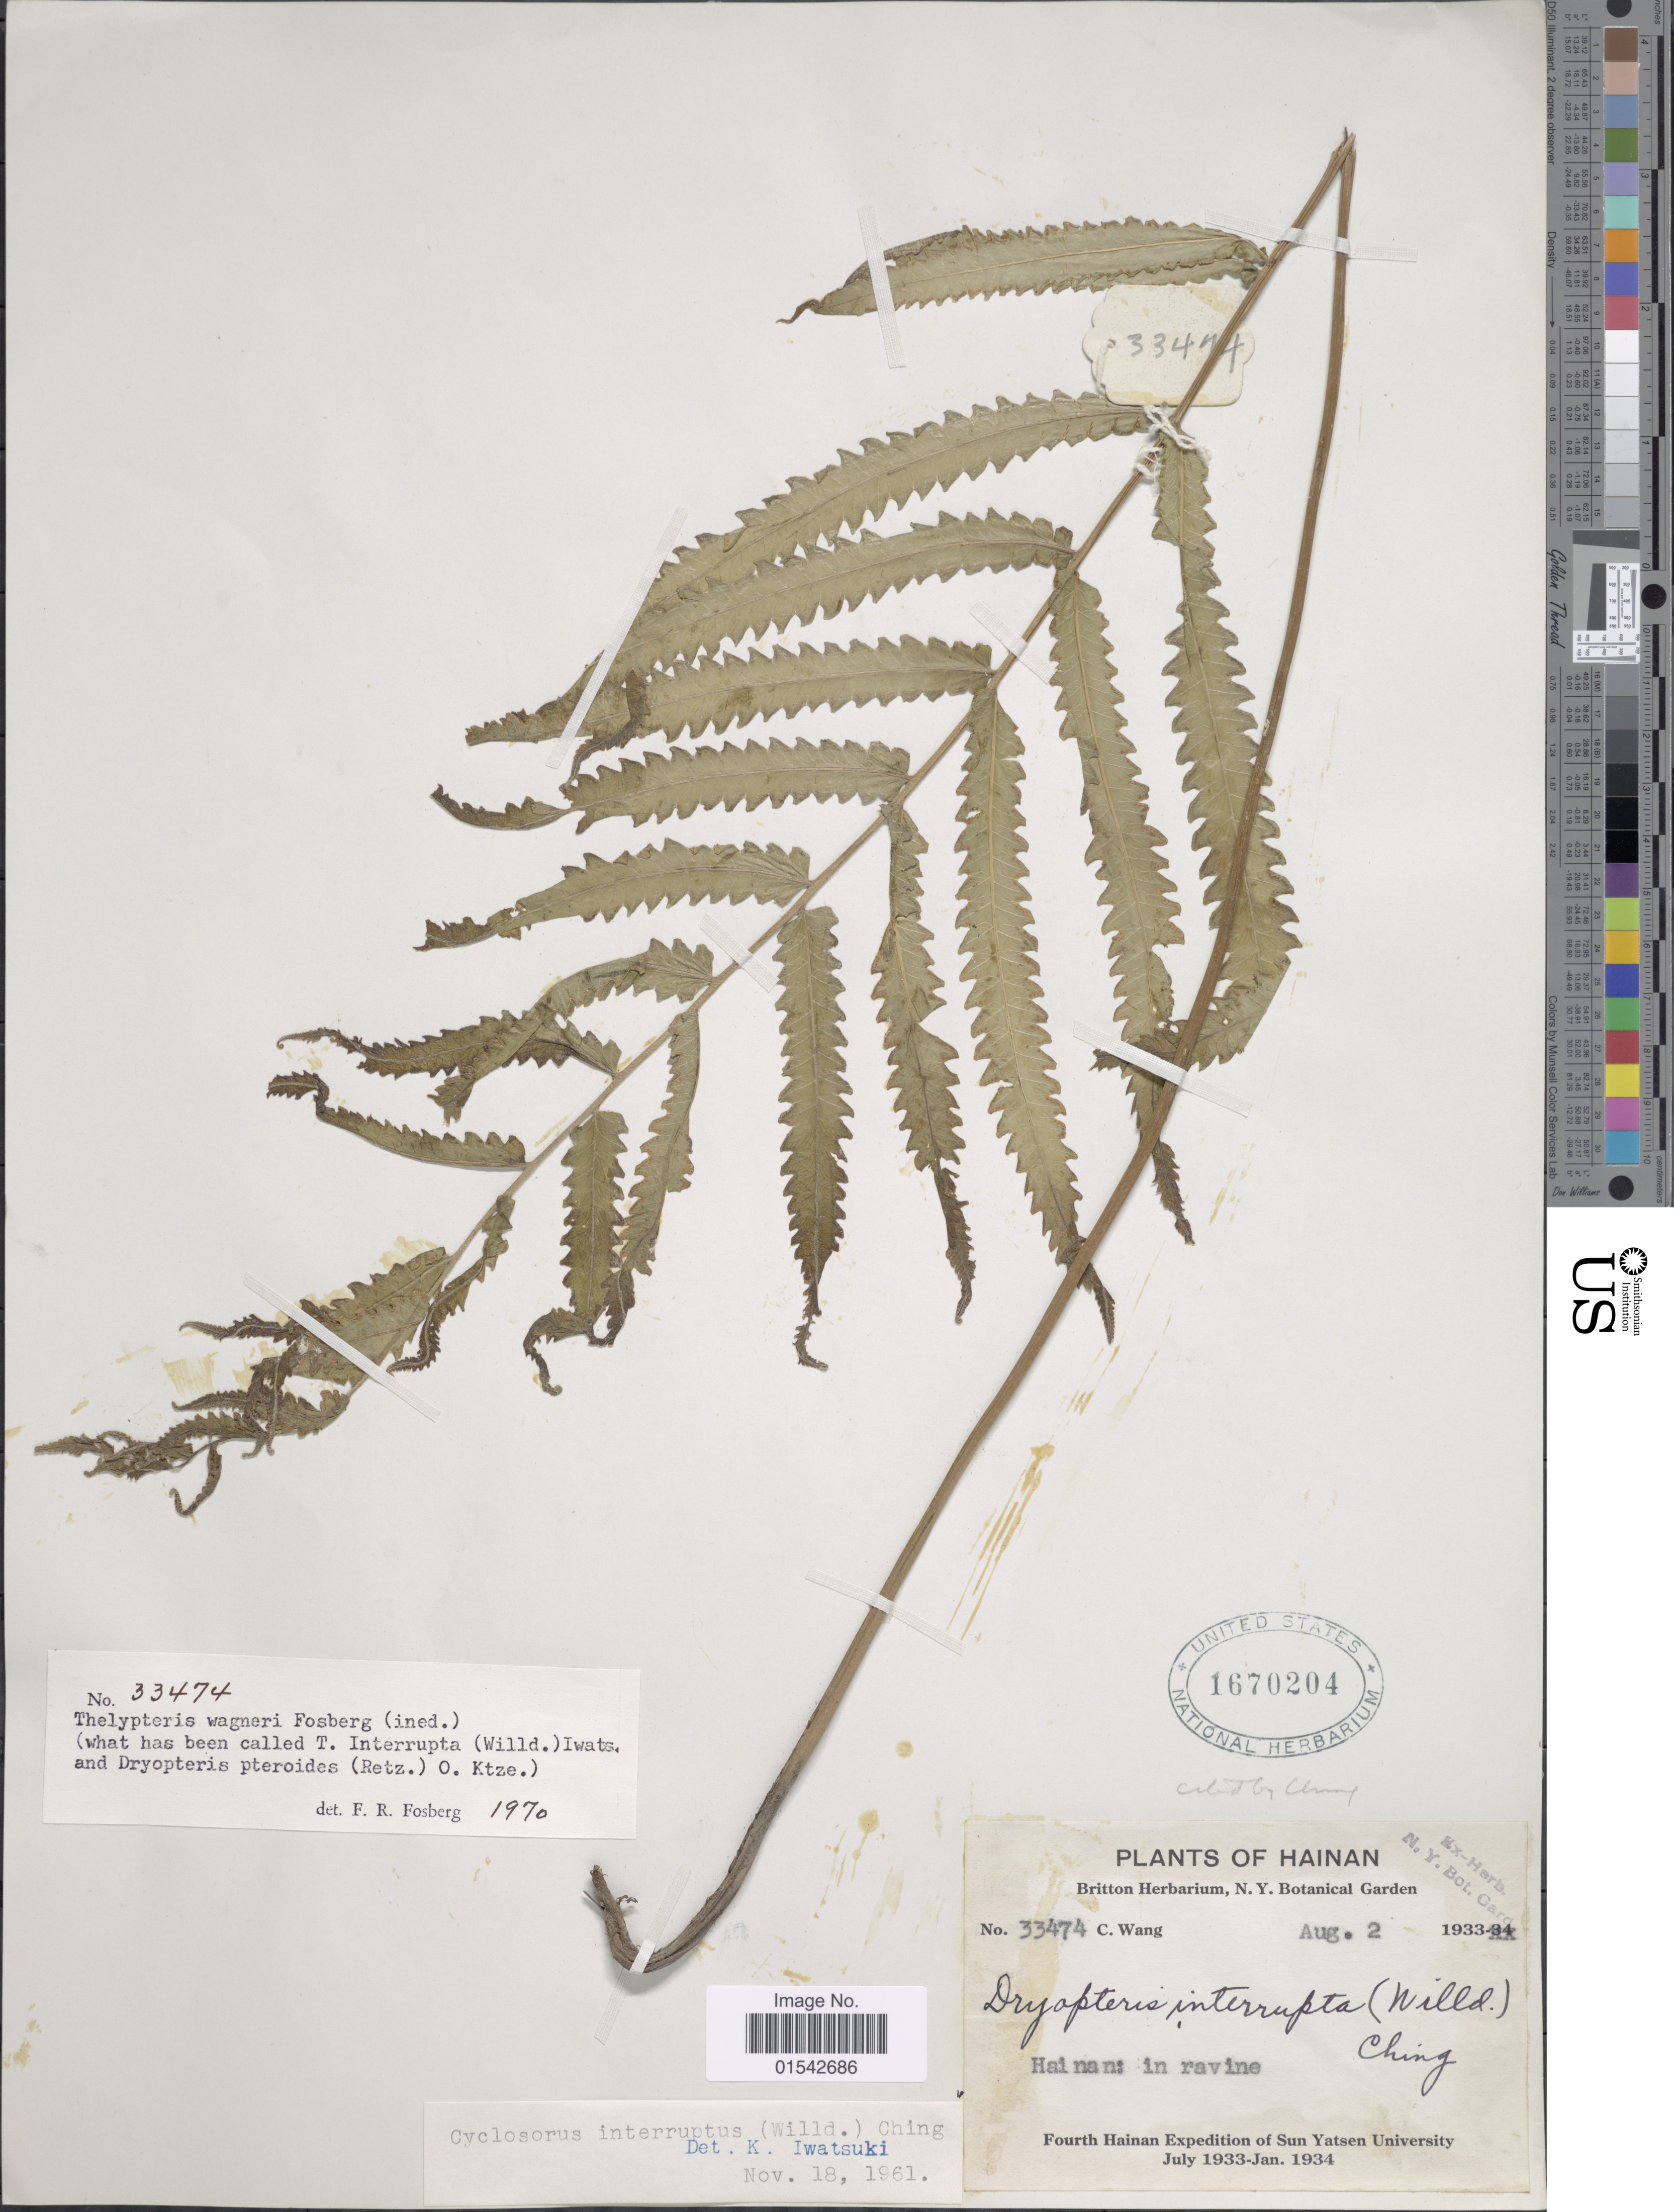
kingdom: Plantae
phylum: Tracheophyta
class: Polypodiopsida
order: Polypodiales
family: Thelypteridaceae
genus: Cyclosorus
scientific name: Cyclosorus interruptus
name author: (Willd.) H. Itô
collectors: C. Wang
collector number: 33474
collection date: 1933-08-02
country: China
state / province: Hainan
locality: Hainan: in ravine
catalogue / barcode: US 1670204